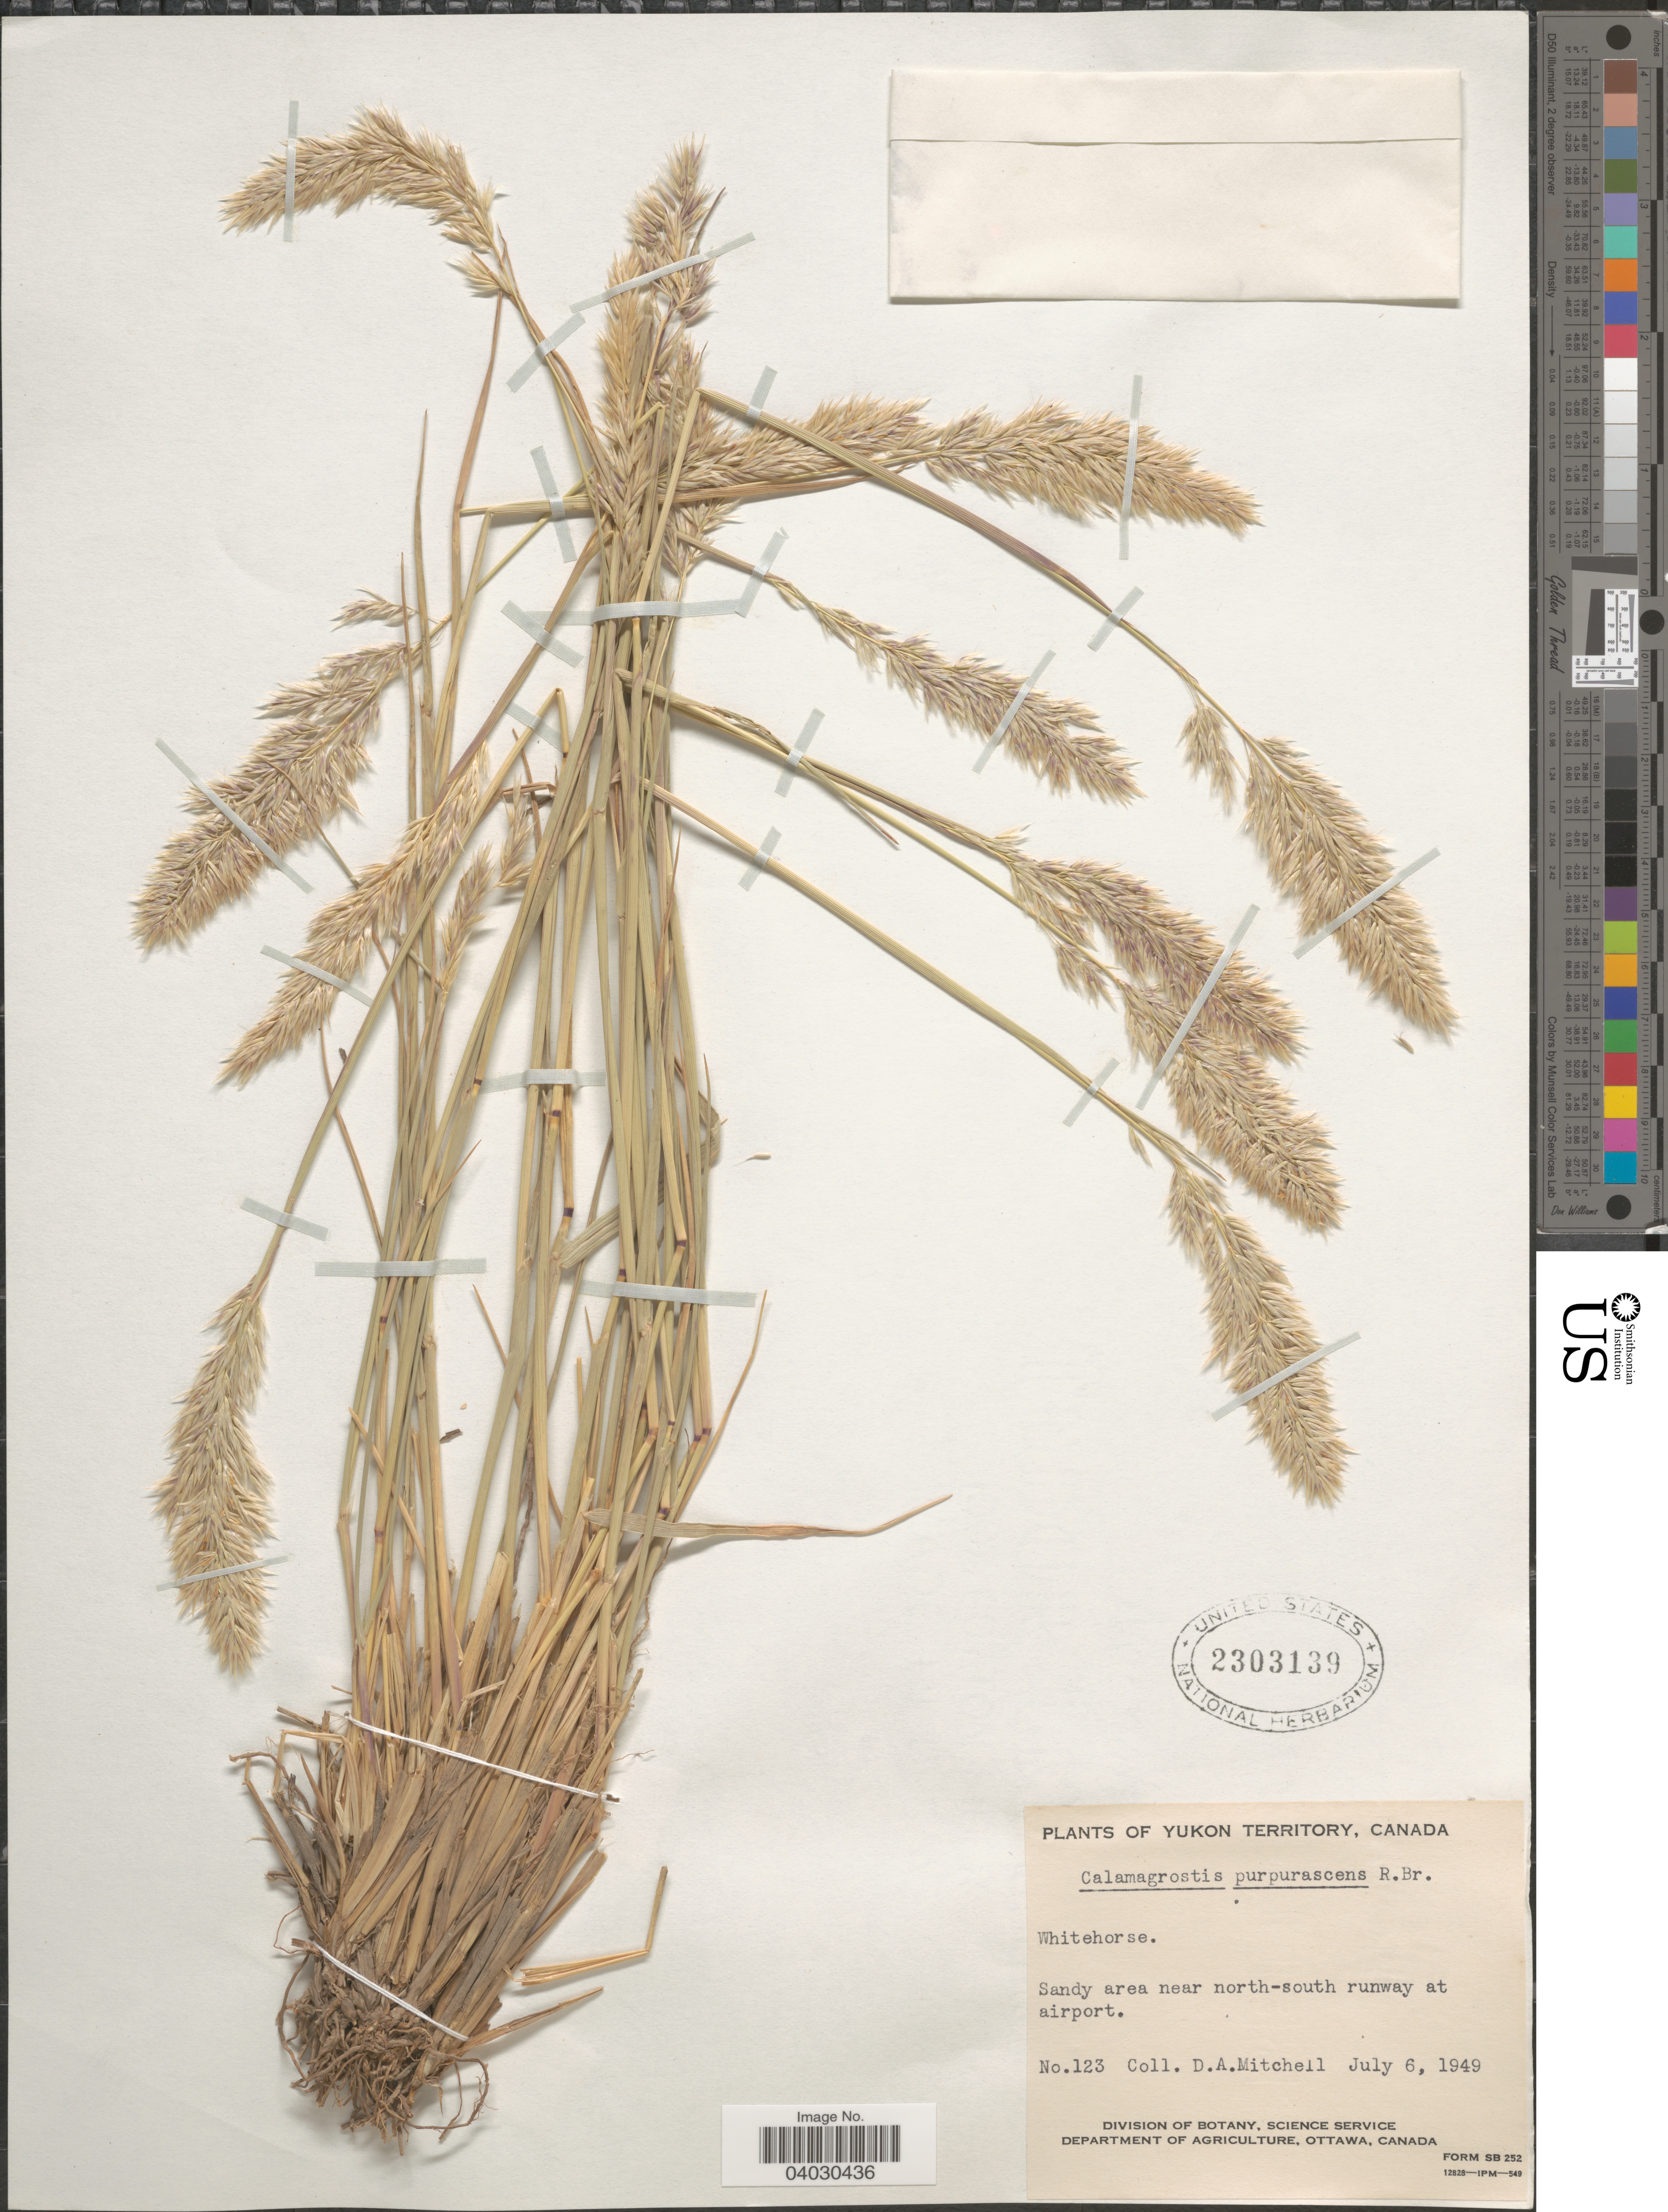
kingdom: Plantae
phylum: Tracheophyta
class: Liliopsida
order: Poales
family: Poaceae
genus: Calamagrostis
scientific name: Calamagrostis purpurascens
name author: R. Br.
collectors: D. Mitchell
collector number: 123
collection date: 1949-07-06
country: Canada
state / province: Yukon Territory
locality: Whitehorse. Sandy area near north-south runway at airport.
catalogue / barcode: US 2303139